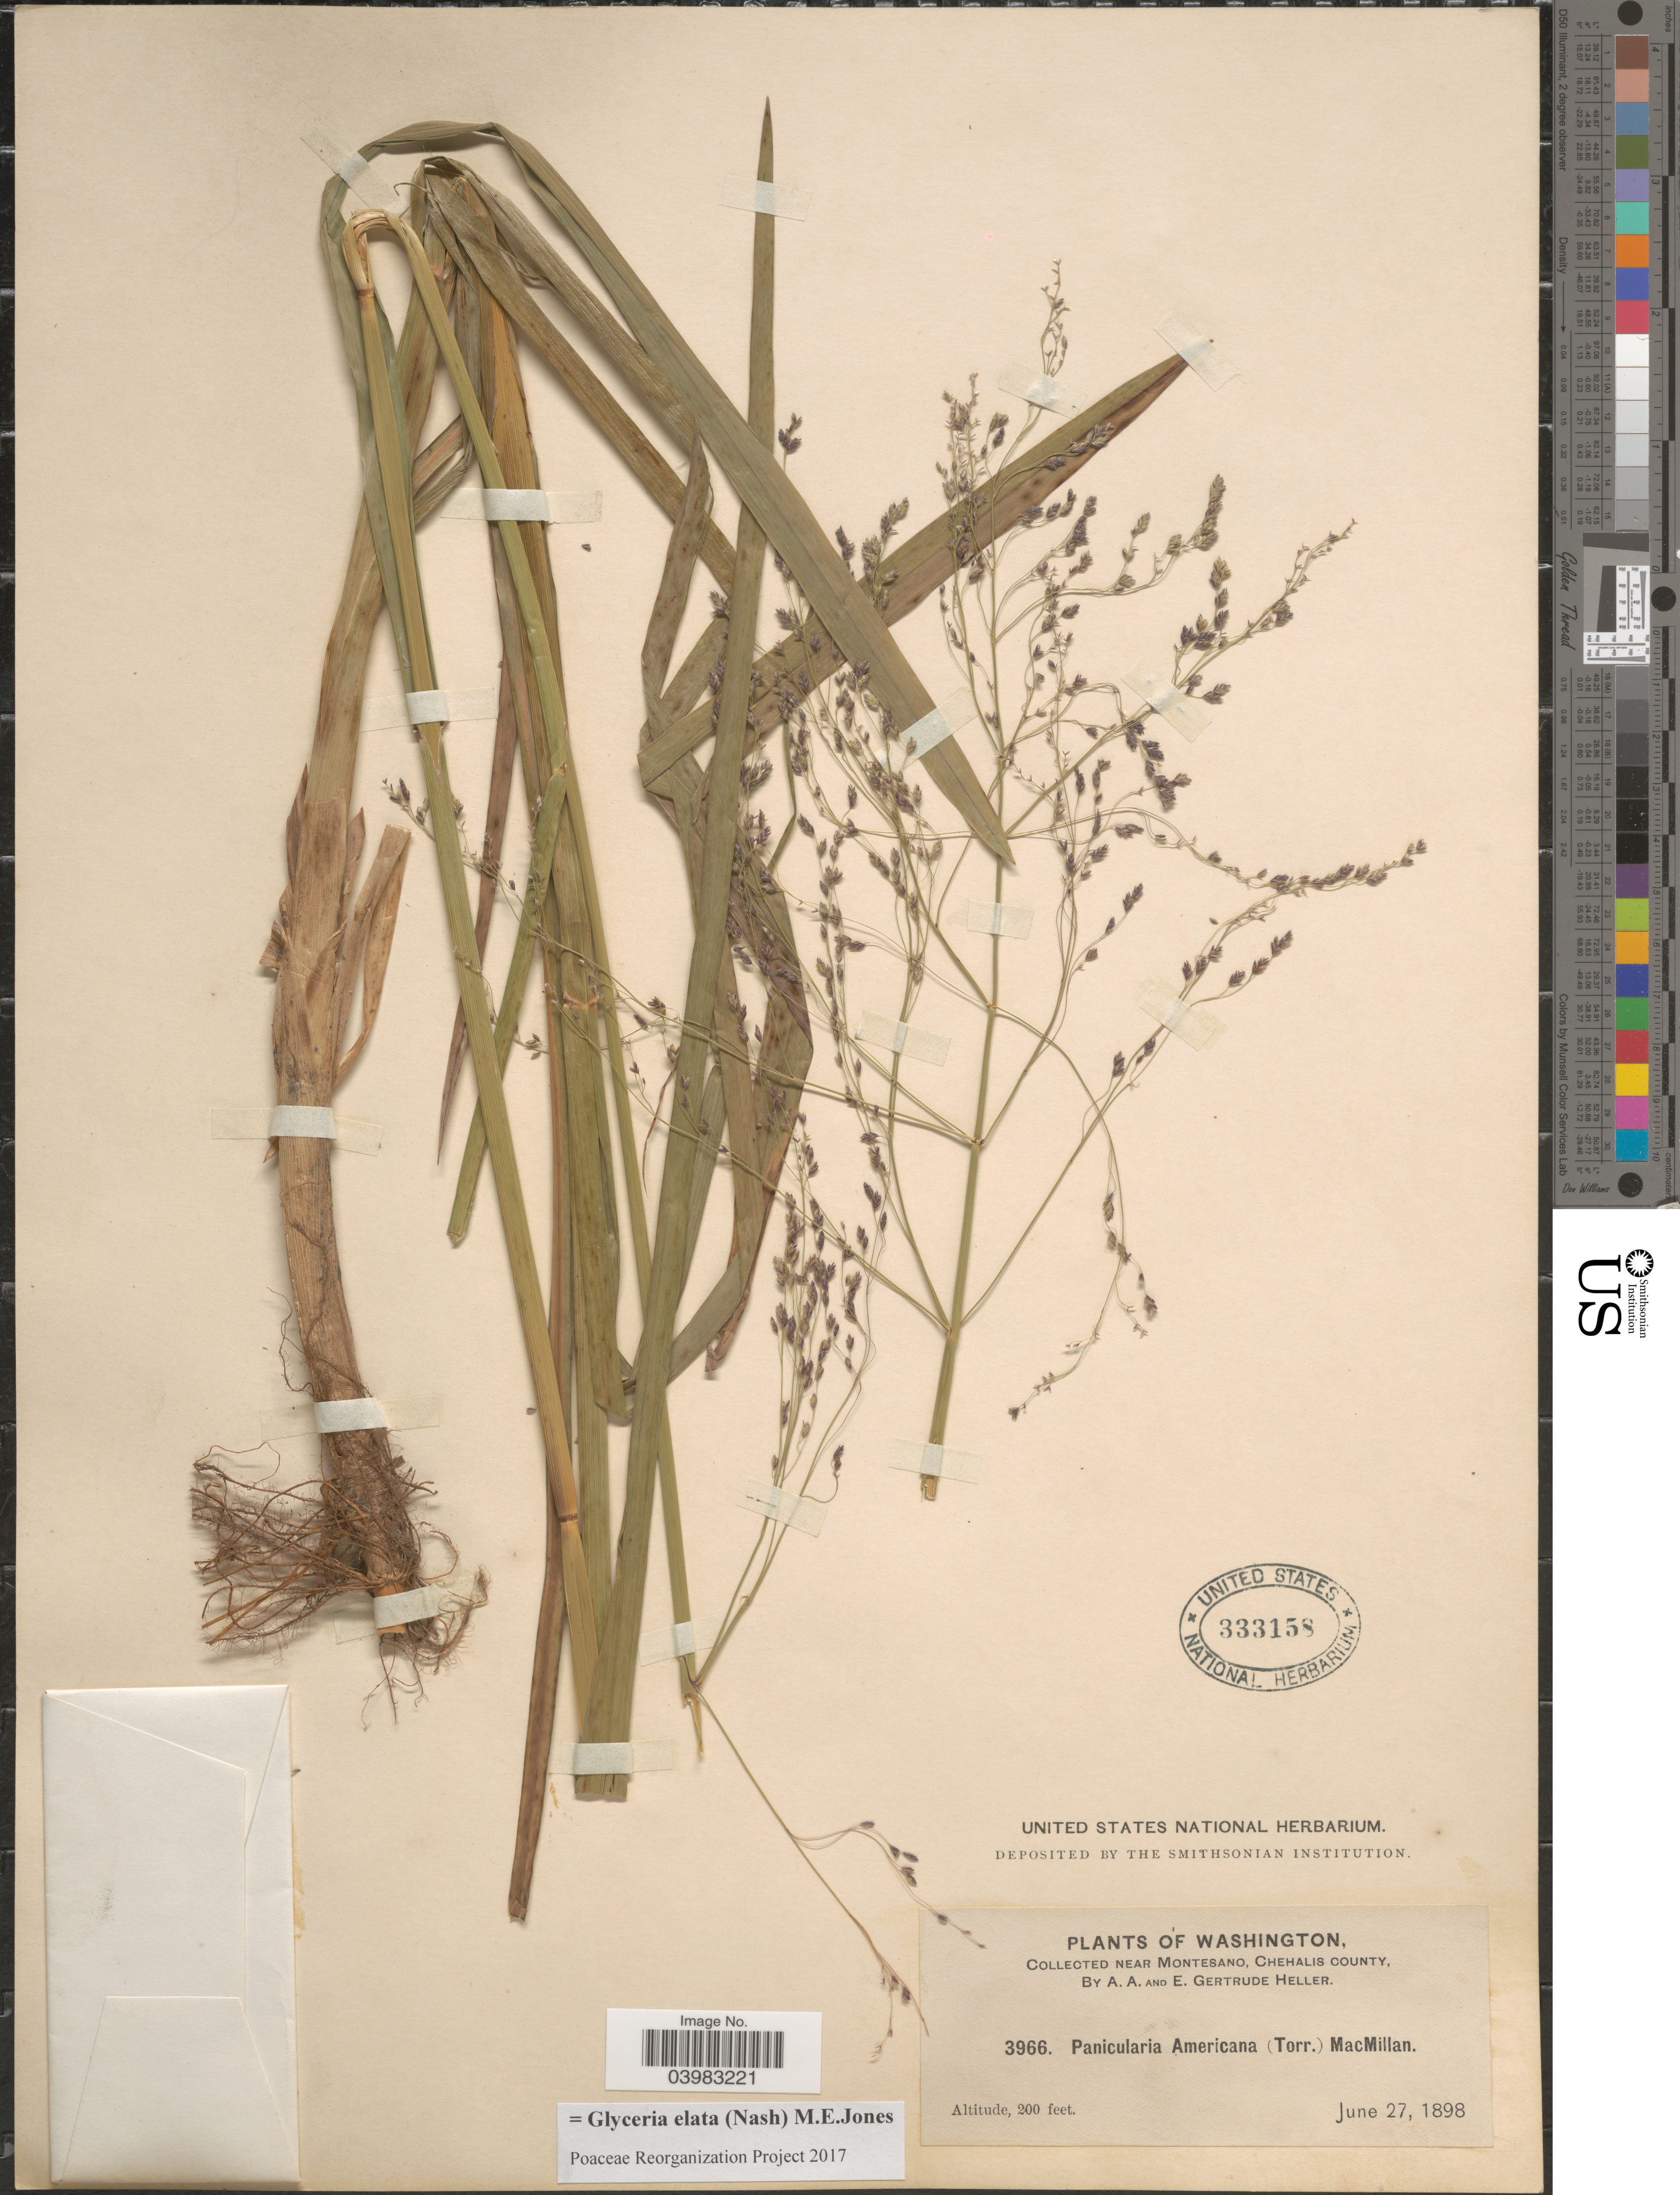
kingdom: Plantae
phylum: Tracheophyta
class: Liliopsida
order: Poales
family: Poaceae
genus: Glyceria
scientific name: Glyceria elata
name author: (Nash) M.E. Jones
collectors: A. A. Heller & E. G. Heller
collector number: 3966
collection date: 1898-06-27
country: United States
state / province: Washington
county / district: Grays Harbor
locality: Near Montesano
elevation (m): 61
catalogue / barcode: US 333158